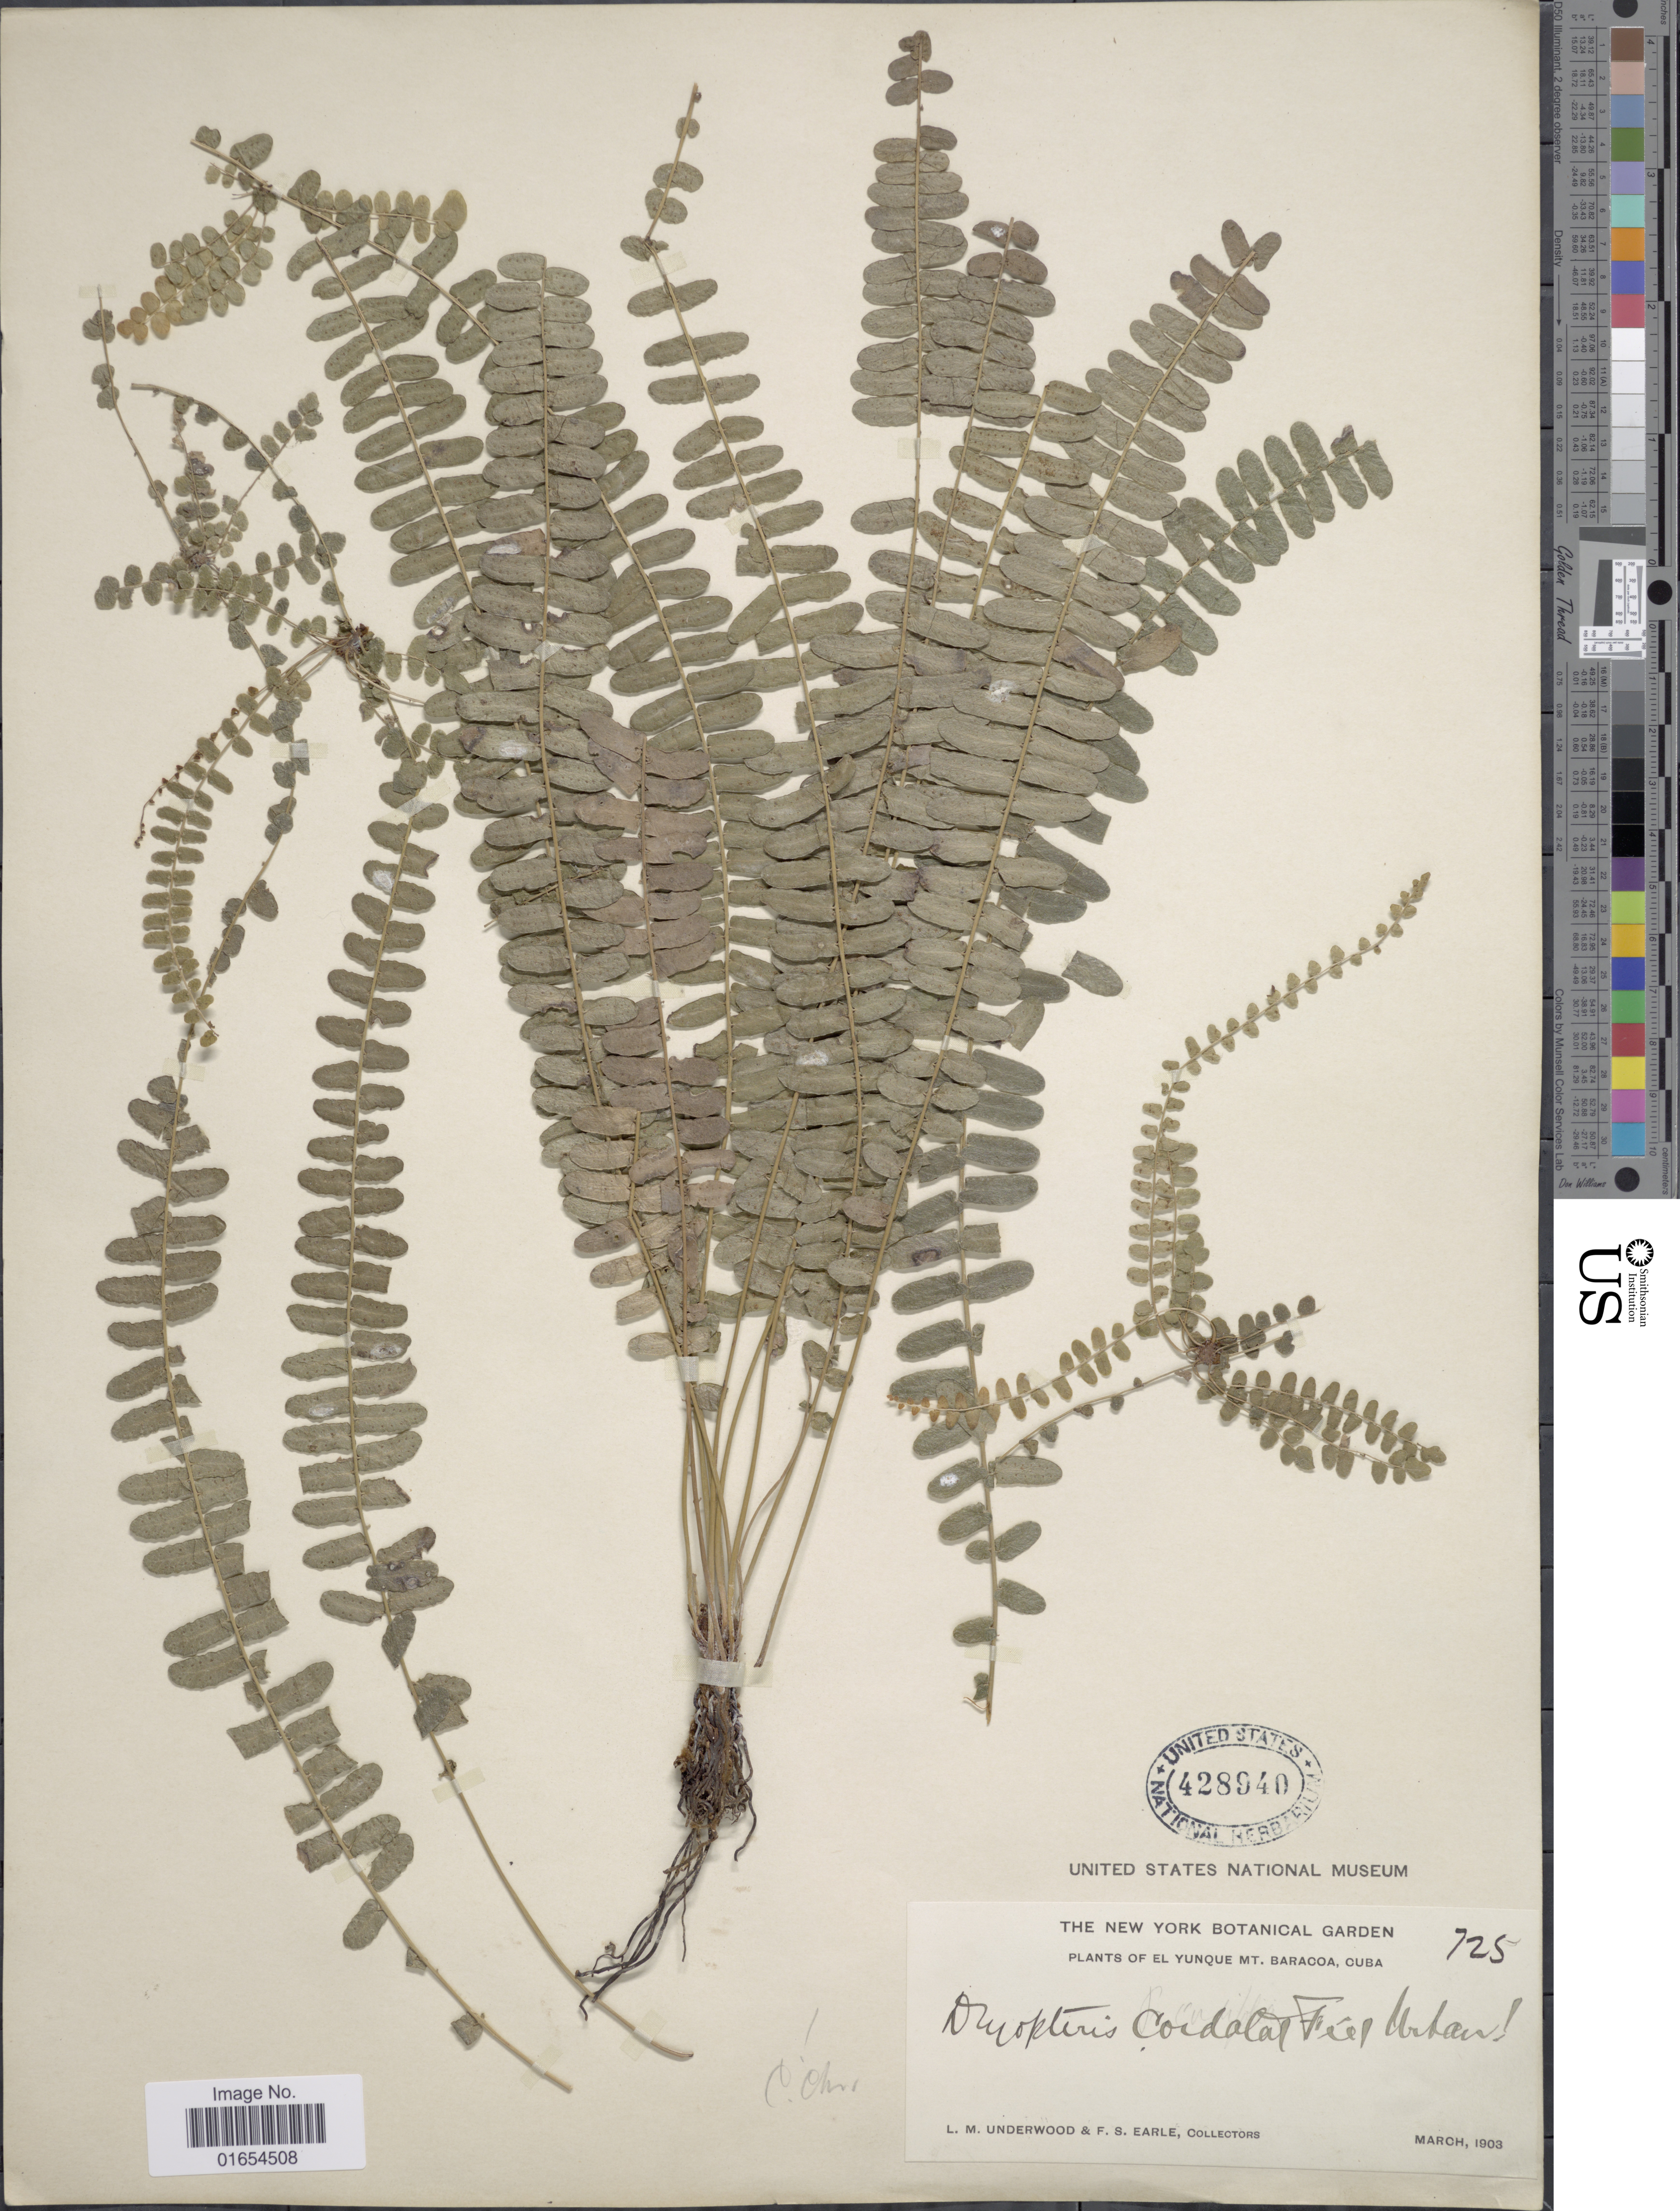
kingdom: Plantae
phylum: Tracheophyta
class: Polypodiopsida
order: Polypodiales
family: Thelypteridaceae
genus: Goniopteris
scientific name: Goniopteris cordata (Fée) comb. nov., ined 2015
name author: (Fée)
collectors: L. M. Underwood & F. S. Earle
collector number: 725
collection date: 1903-03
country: Cuba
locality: El Yunque Mt. Baracoa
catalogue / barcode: US 428940